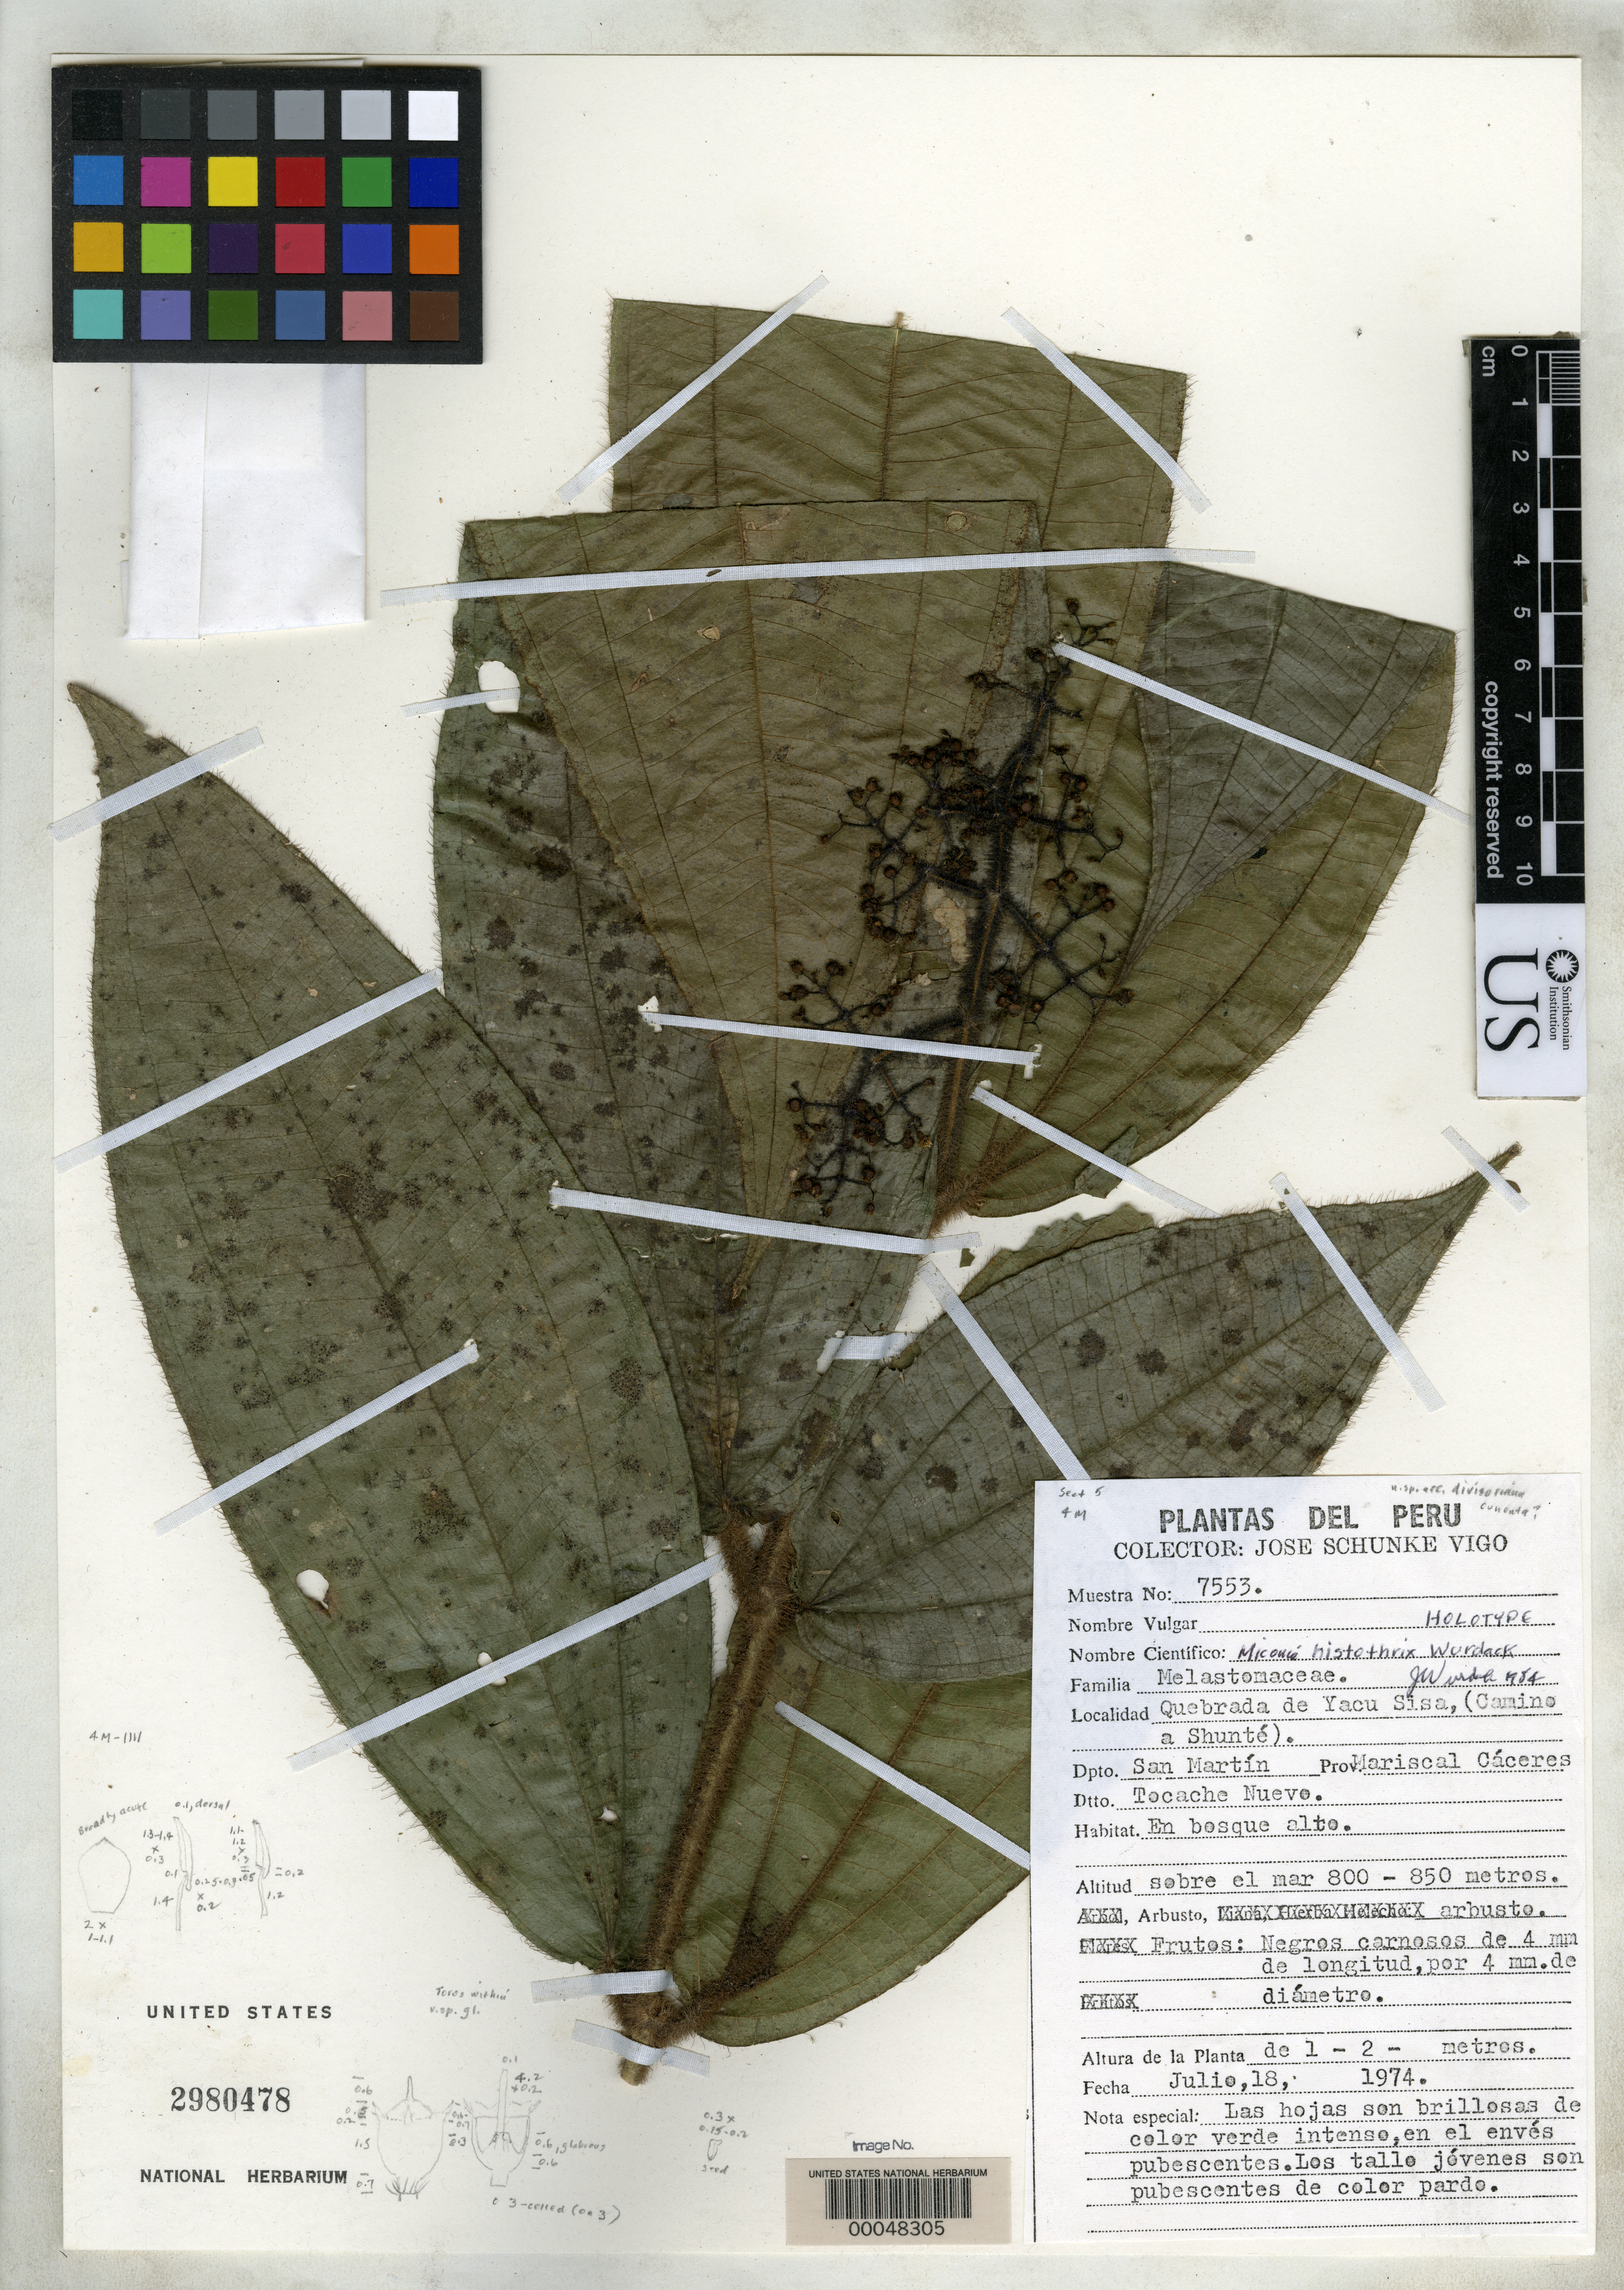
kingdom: Plantae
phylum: Tracheophyta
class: Magnoliopsida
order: Myrtales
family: Melastomataceae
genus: Miconia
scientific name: Miconia histothrix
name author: Wurdack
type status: Holotype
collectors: J. Schunke Vigo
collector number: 7553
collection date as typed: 18 Jul 1974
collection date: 1974-07-18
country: Peru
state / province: San Martín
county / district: Mariscal Cáceres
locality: Quebrada de Yacu Sisa, (Camino a Shunte); Tocache Nuevo Dtto.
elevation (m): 800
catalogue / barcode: US 2980478